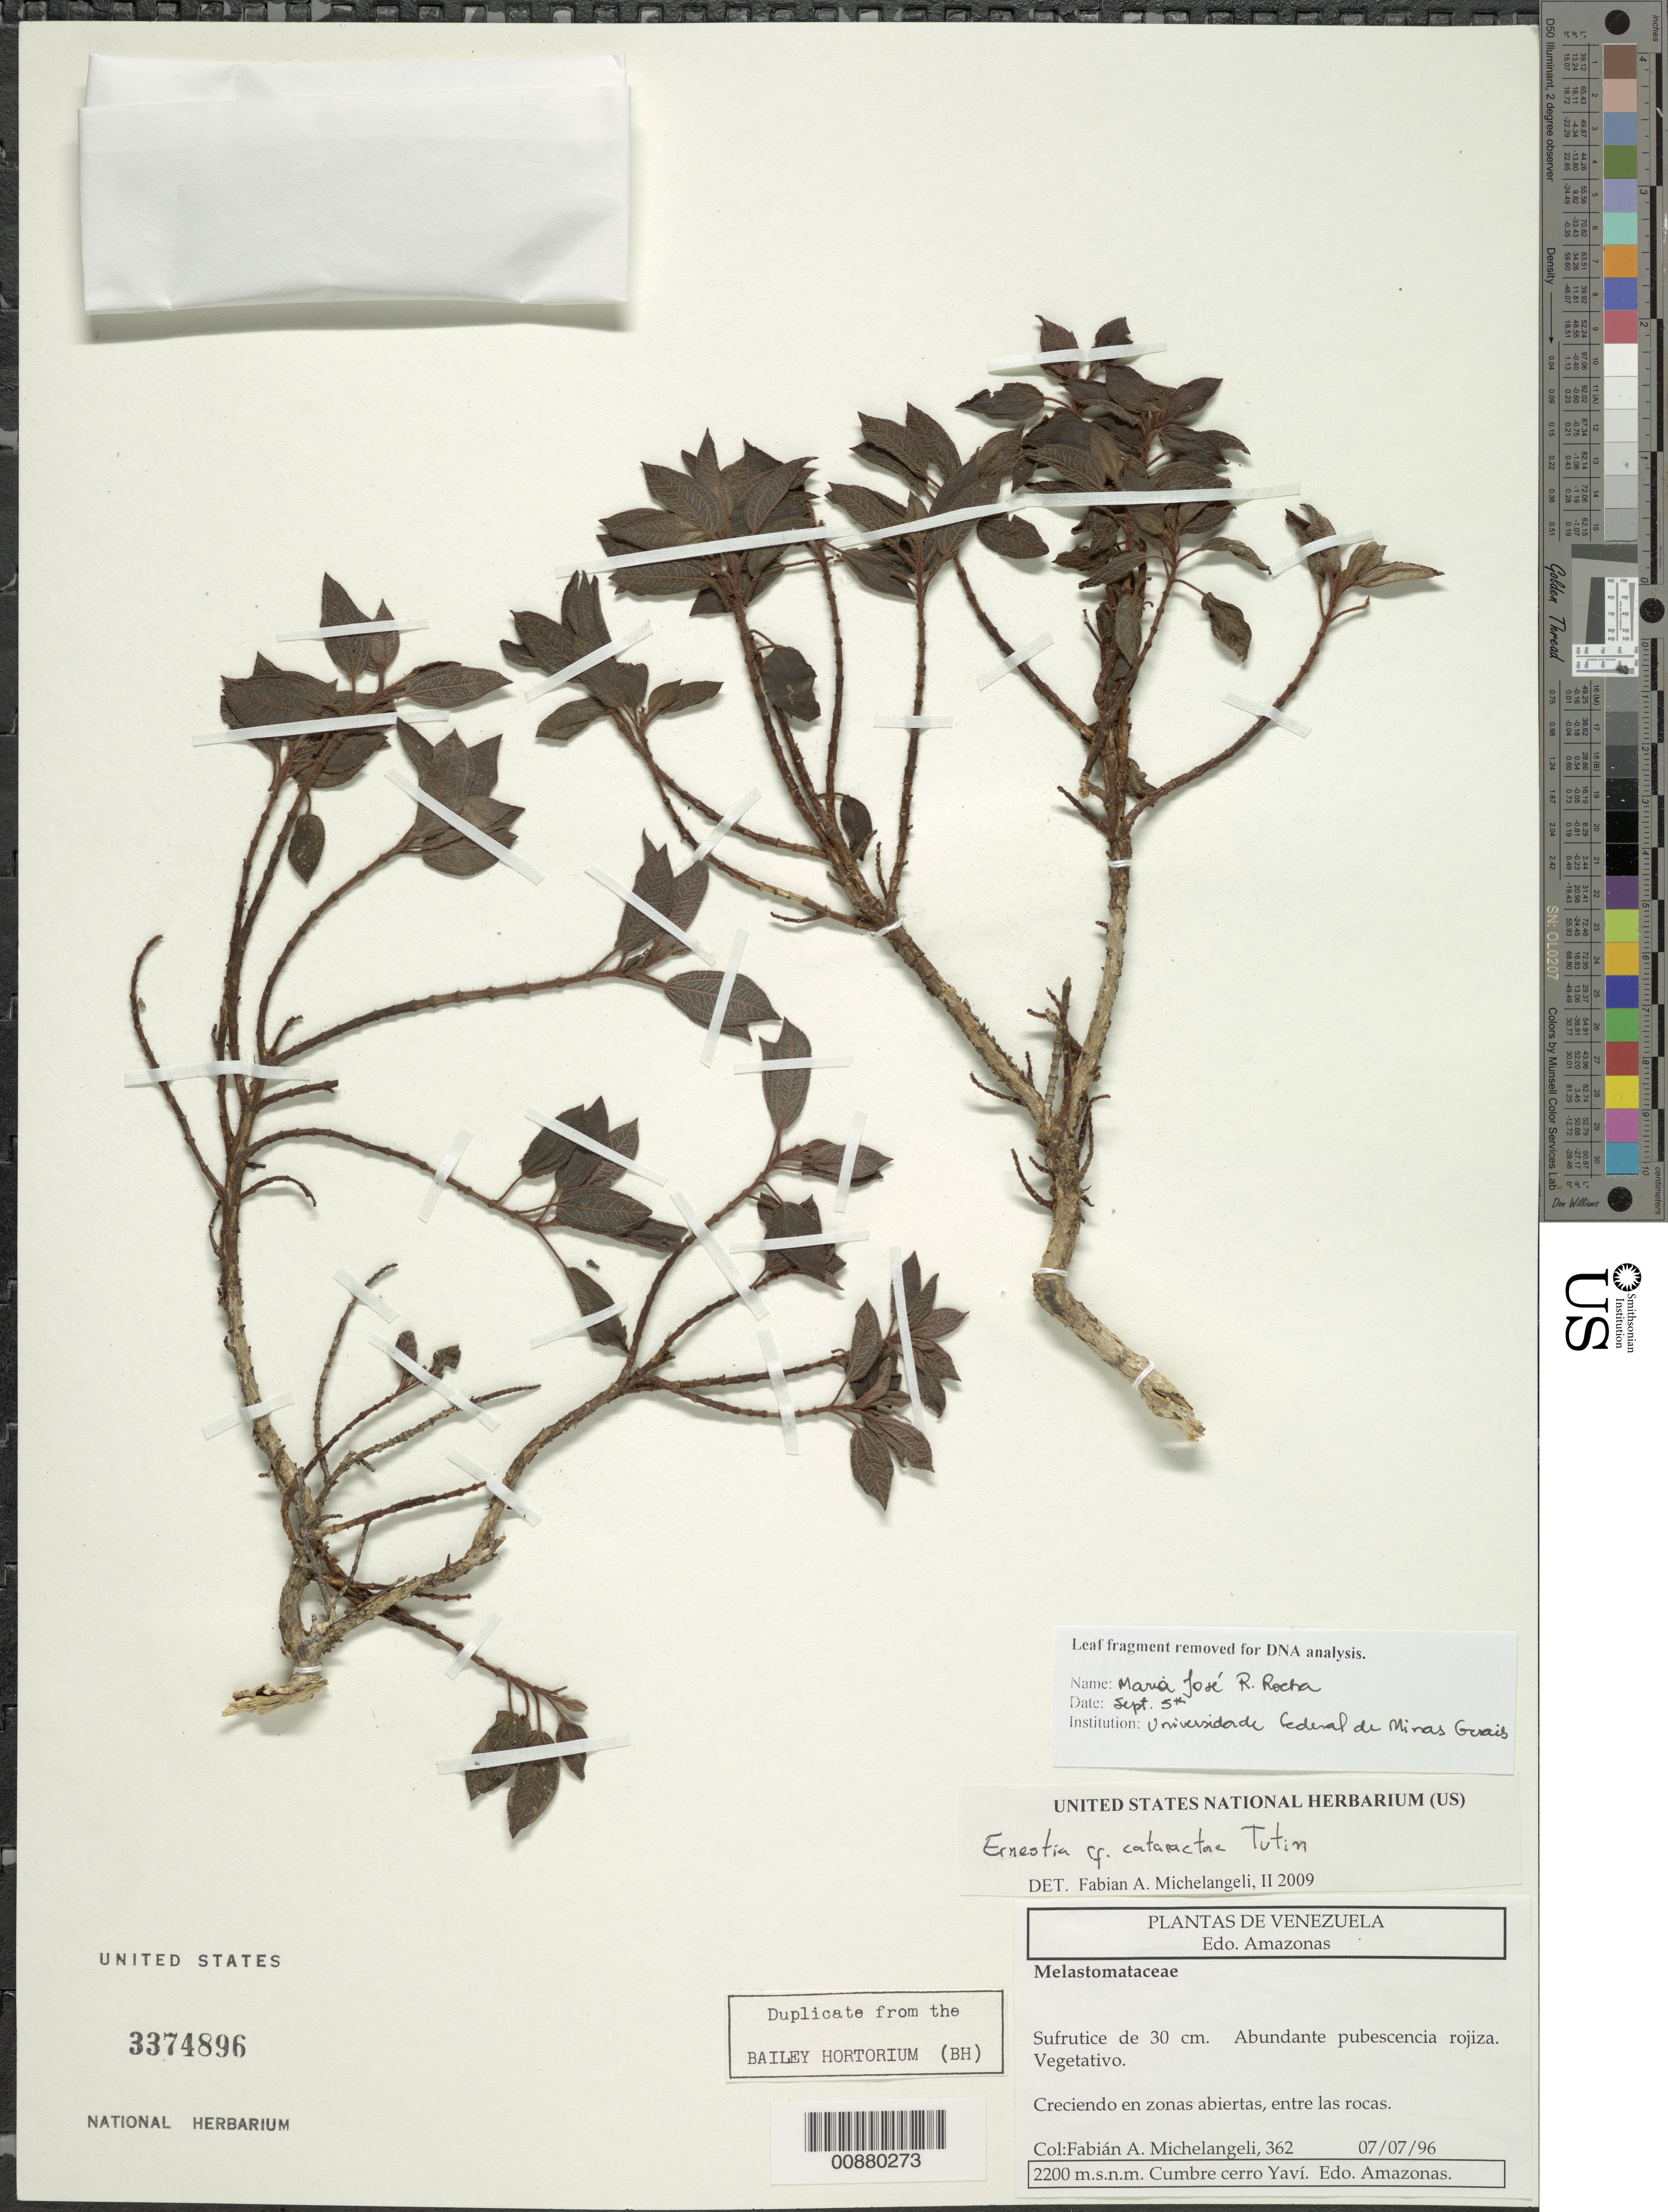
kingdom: Plantae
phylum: Tracheophyta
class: Magnoliopsida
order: Myrtales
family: Melastomataceae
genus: Ernestia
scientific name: Ernestia pullei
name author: Gleason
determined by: Nunes da Silva, Diego, (RB), Jardim Botanico do Rio de Janeiro - Herbario (BRAZIL)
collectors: F. A. Michelangeli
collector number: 362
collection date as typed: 7-Jul-96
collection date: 1996-07-07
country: Venezuela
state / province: Amazonas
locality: Cumbre Cerro Yavi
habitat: Creciendo en zonas abiertas, entre la rocas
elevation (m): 2200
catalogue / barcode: US 3374896